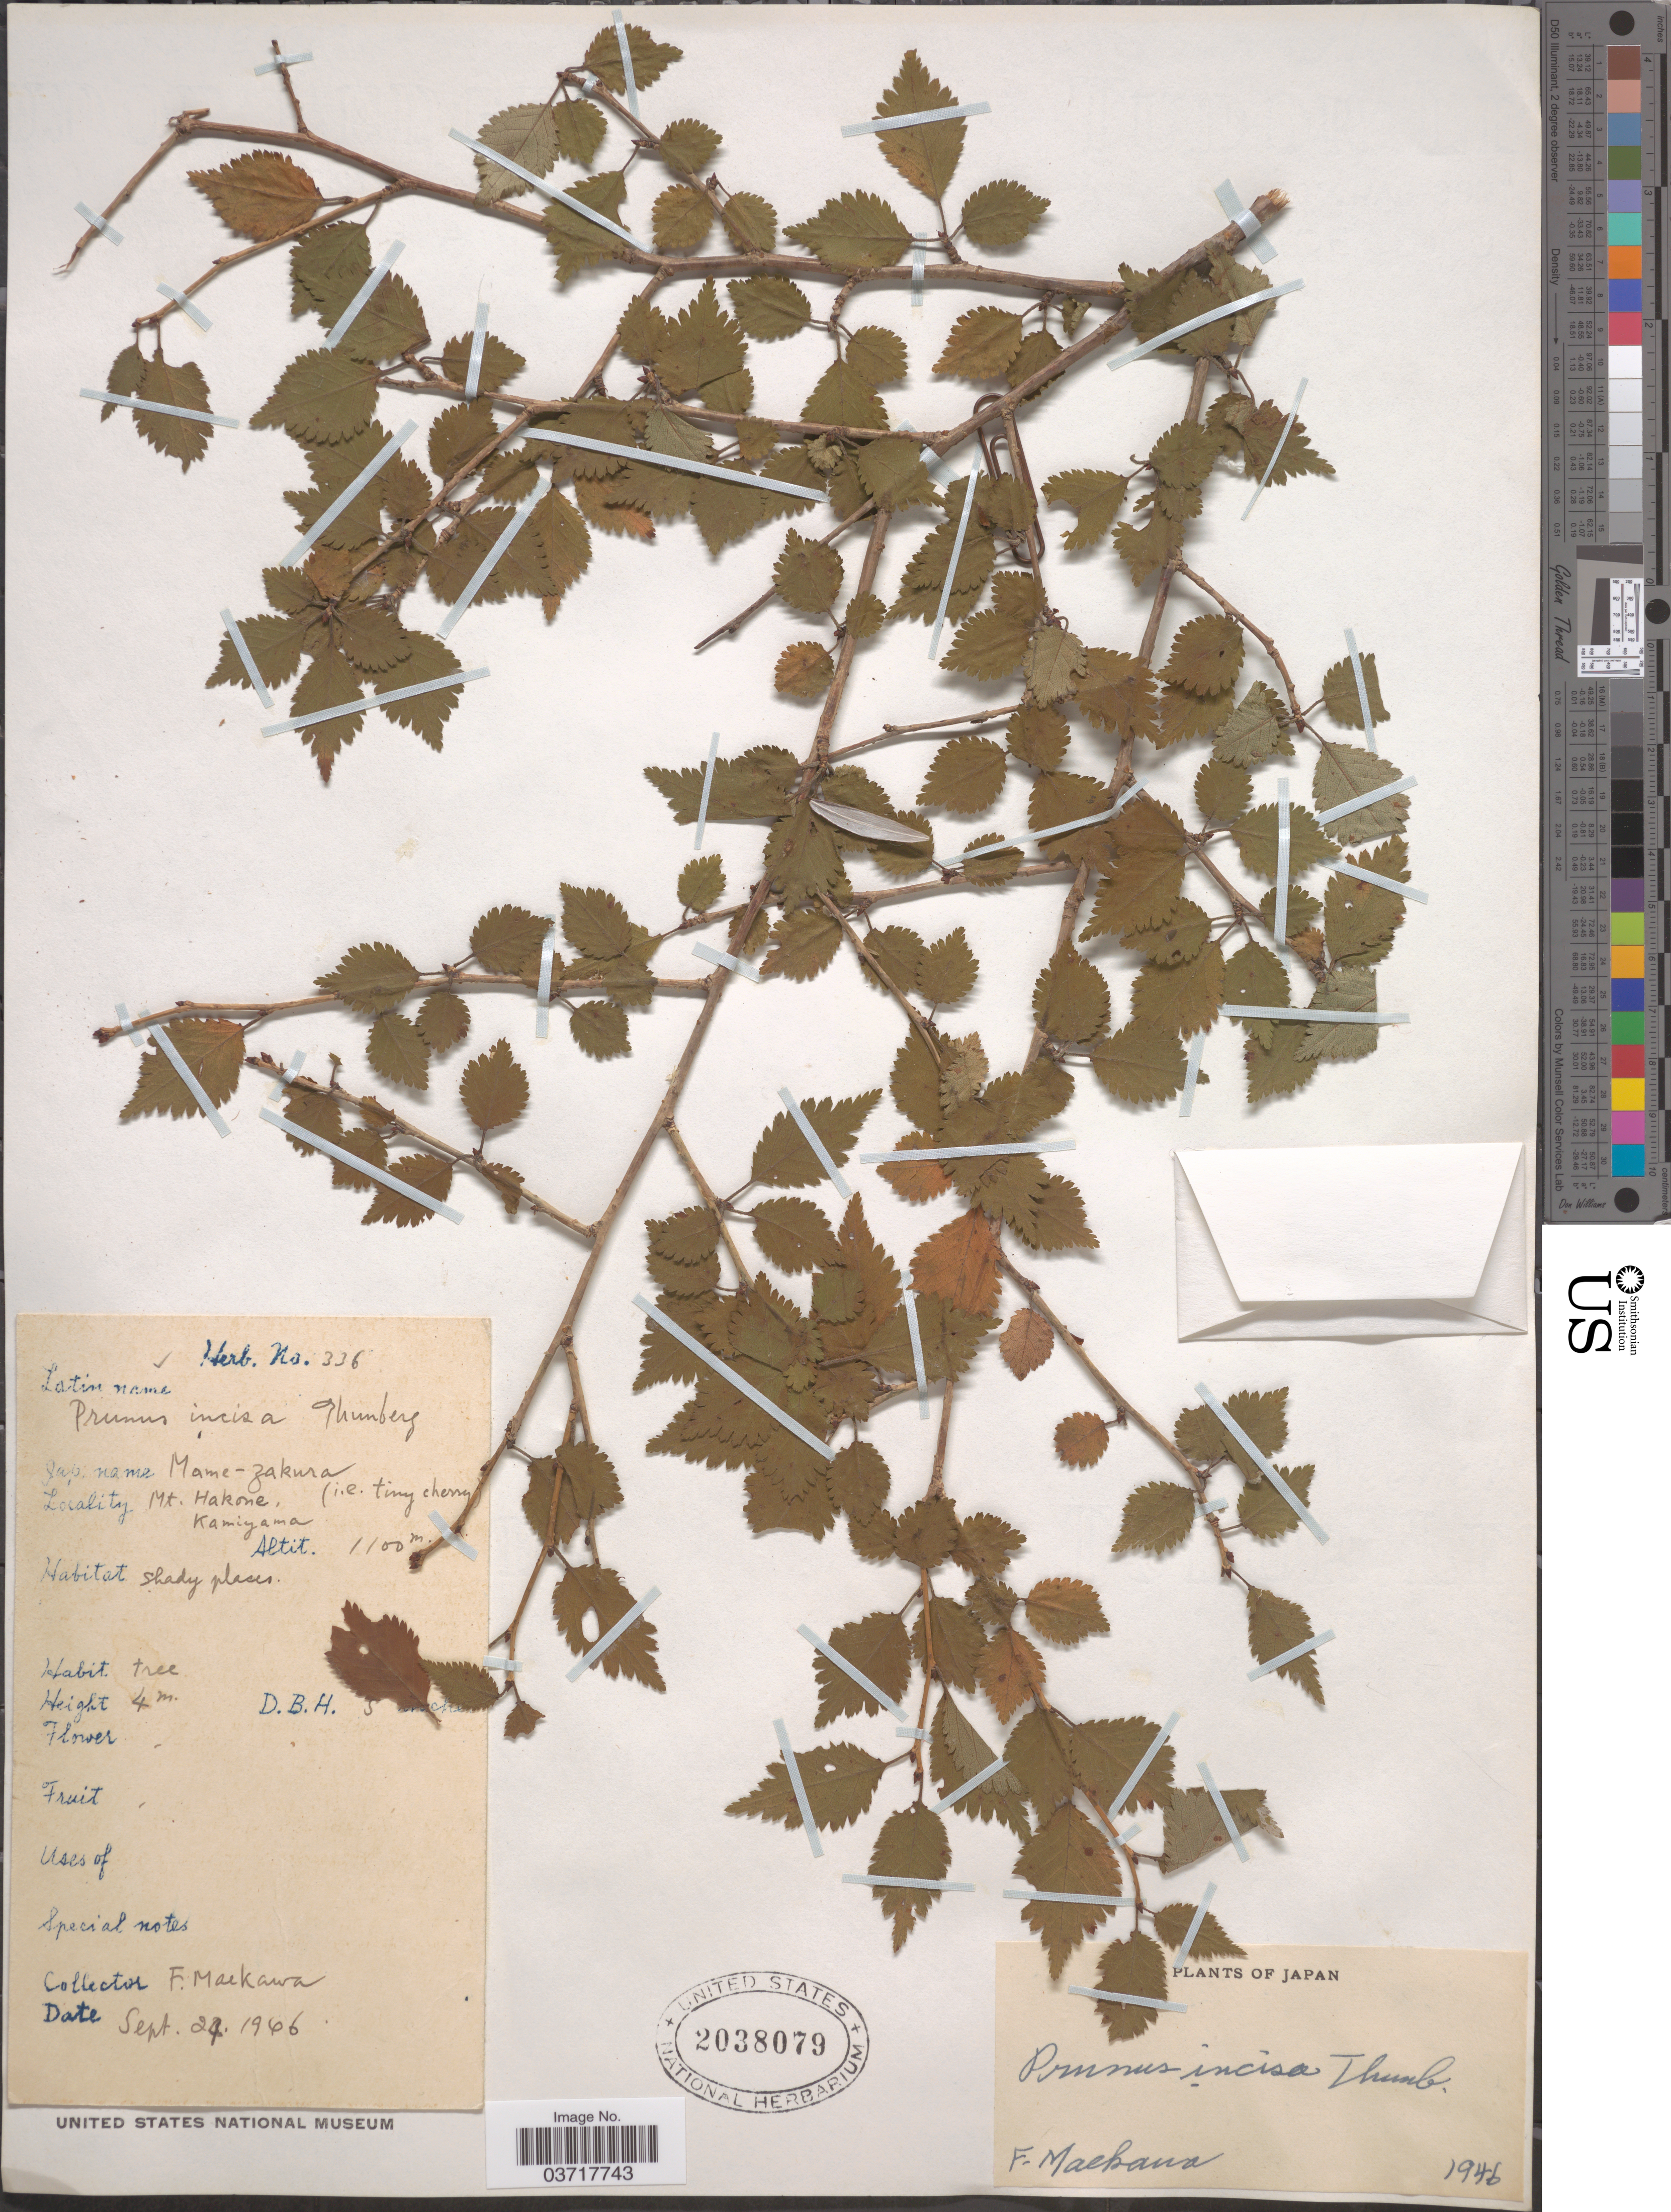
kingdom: Plantae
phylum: Tracheophyta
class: Magnoliopsida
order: Rosales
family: Rosaceae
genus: Prunus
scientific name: Prunus incisa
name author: Thunb.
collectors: F. Maekawa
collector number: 336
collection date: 1946-09-24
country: Japan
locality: Mt. Hakone, Kamiyama.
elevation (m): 1100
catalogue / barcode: US 2038079